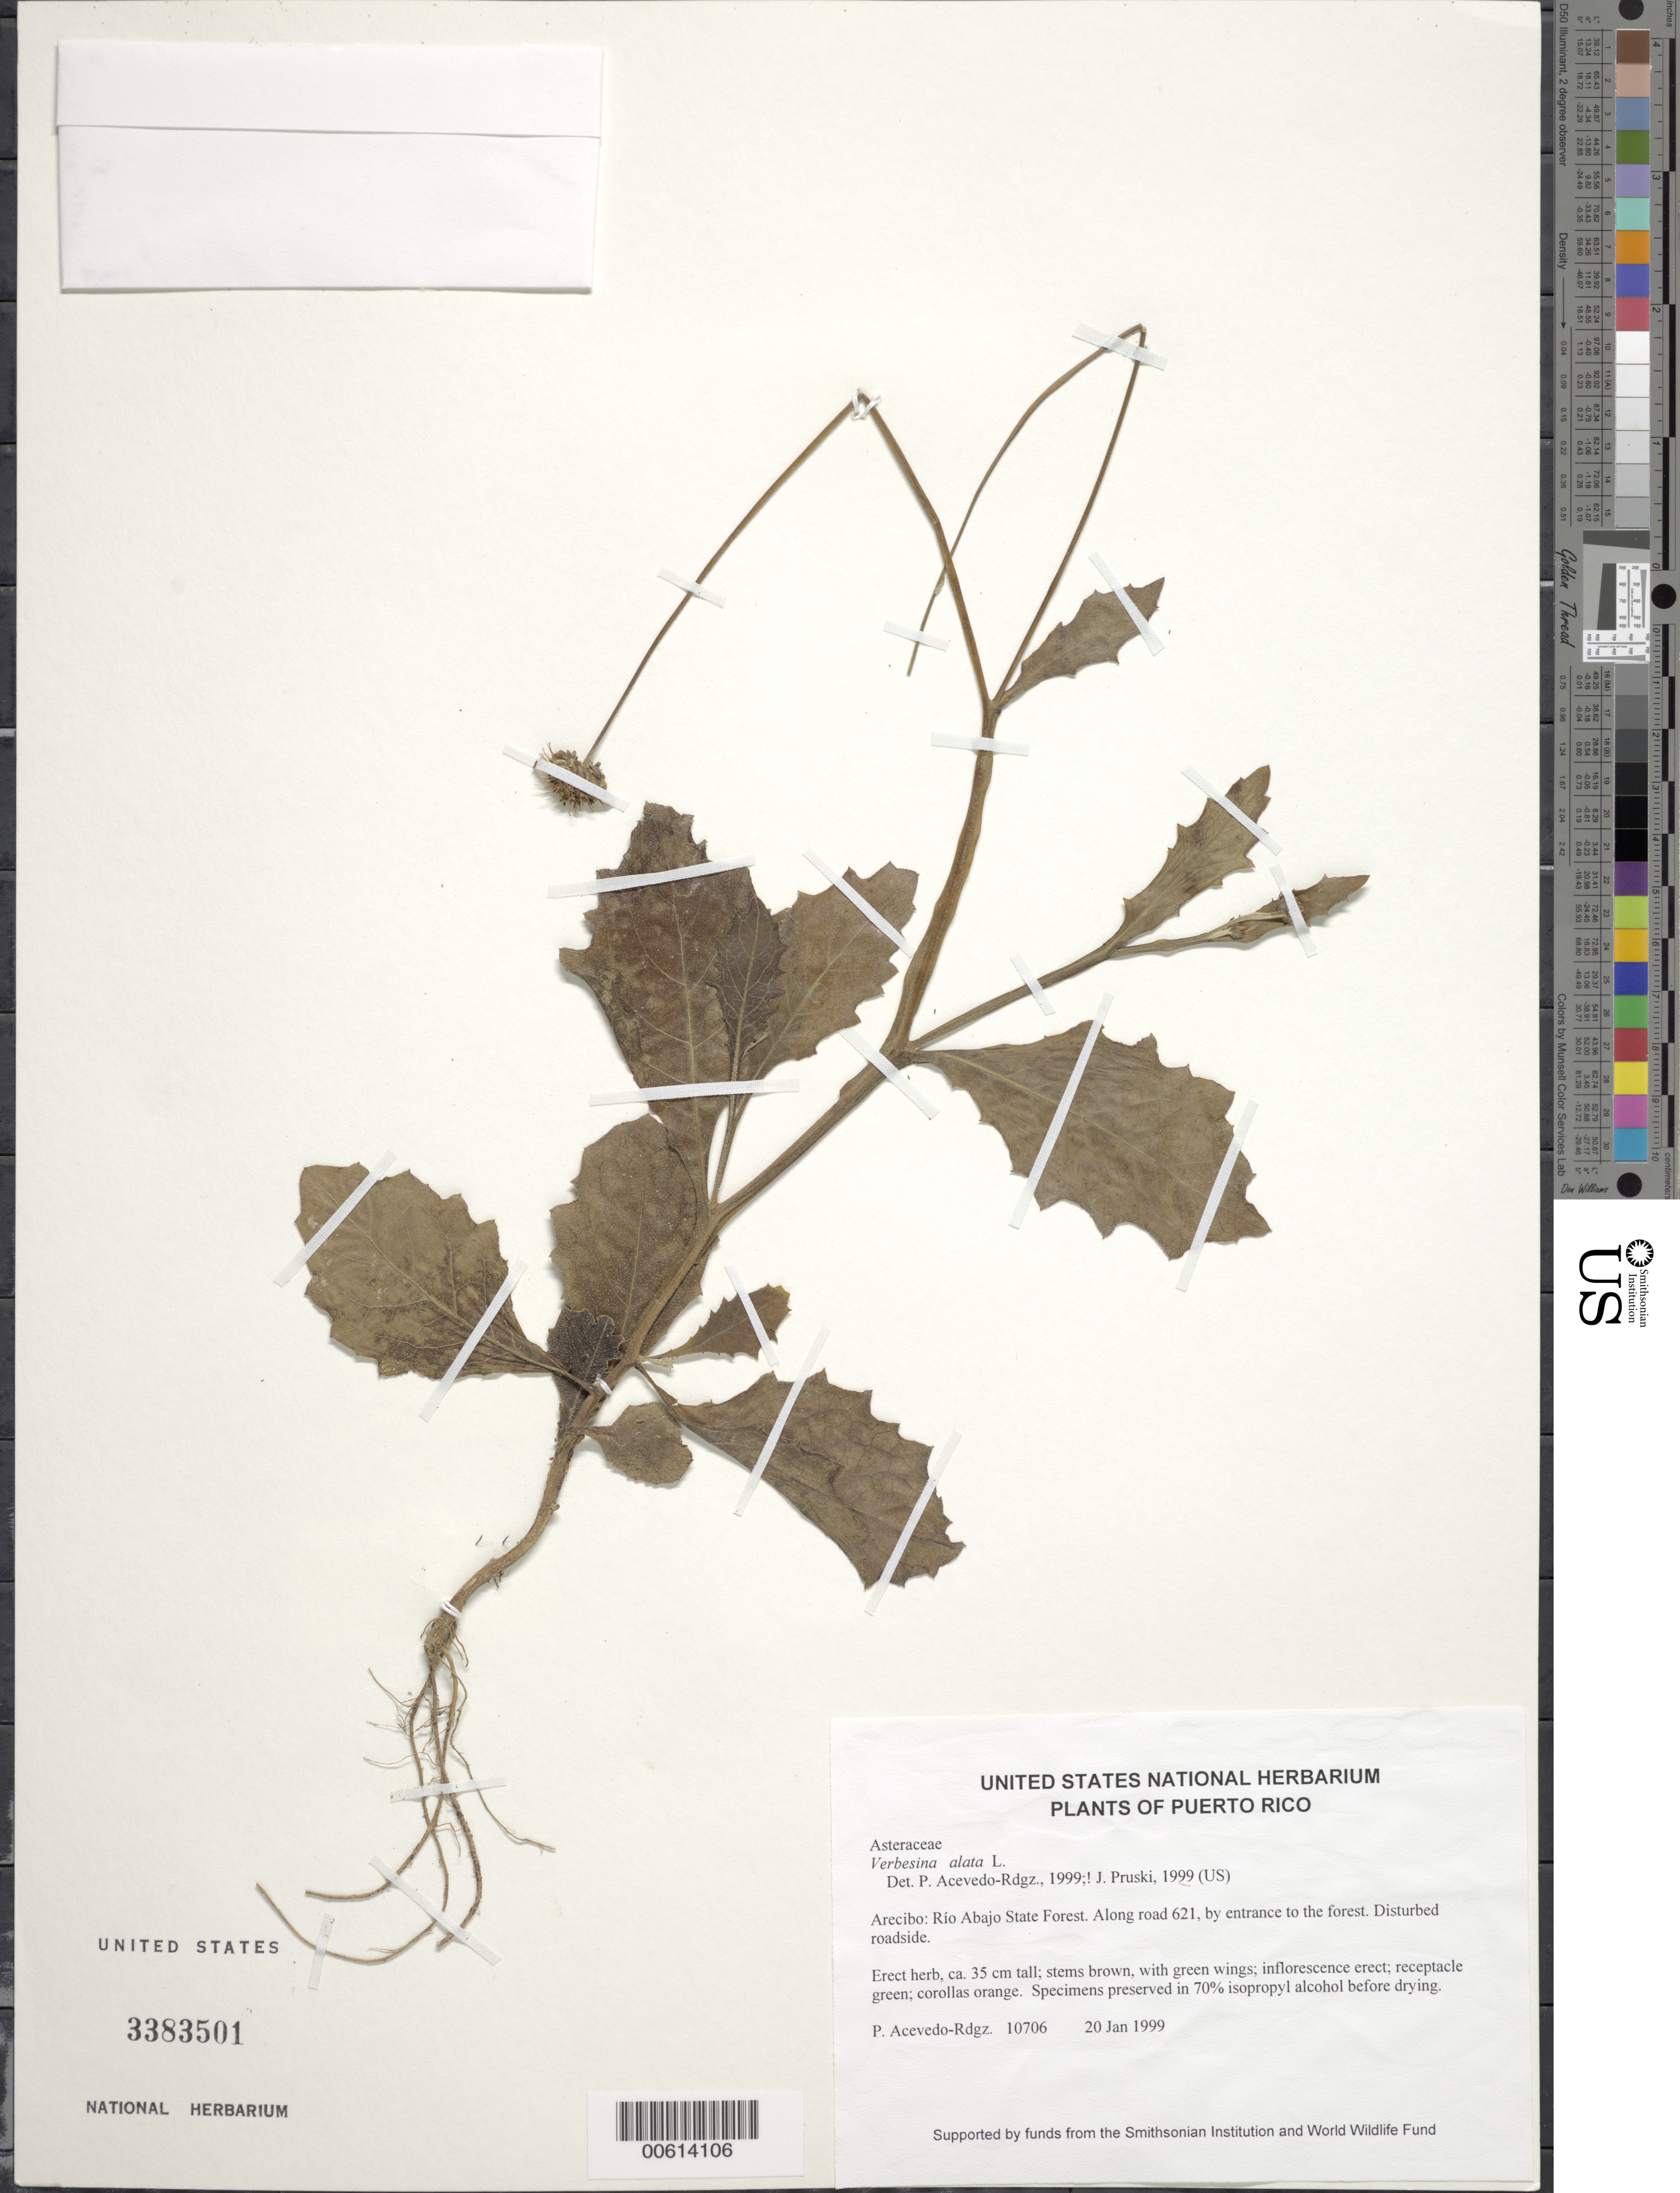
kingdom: Plantae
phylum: Tracheophyta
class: Magnoliopsida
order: Asterales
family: Asteraceae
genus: Verbesina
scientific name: Verbesina alata var. alata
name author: L.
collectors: P. Acevedo-Rodr.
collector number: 10706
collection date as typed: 20 Jan 1999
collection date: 1999-01-20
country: Puerto Rico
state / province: Arecibo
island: Puerto Rico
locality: Arecibo; Río Abajo State Forest. Along road 621, by entrance to the forest.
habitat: Disturbed roadside.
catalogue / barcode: US 3383501